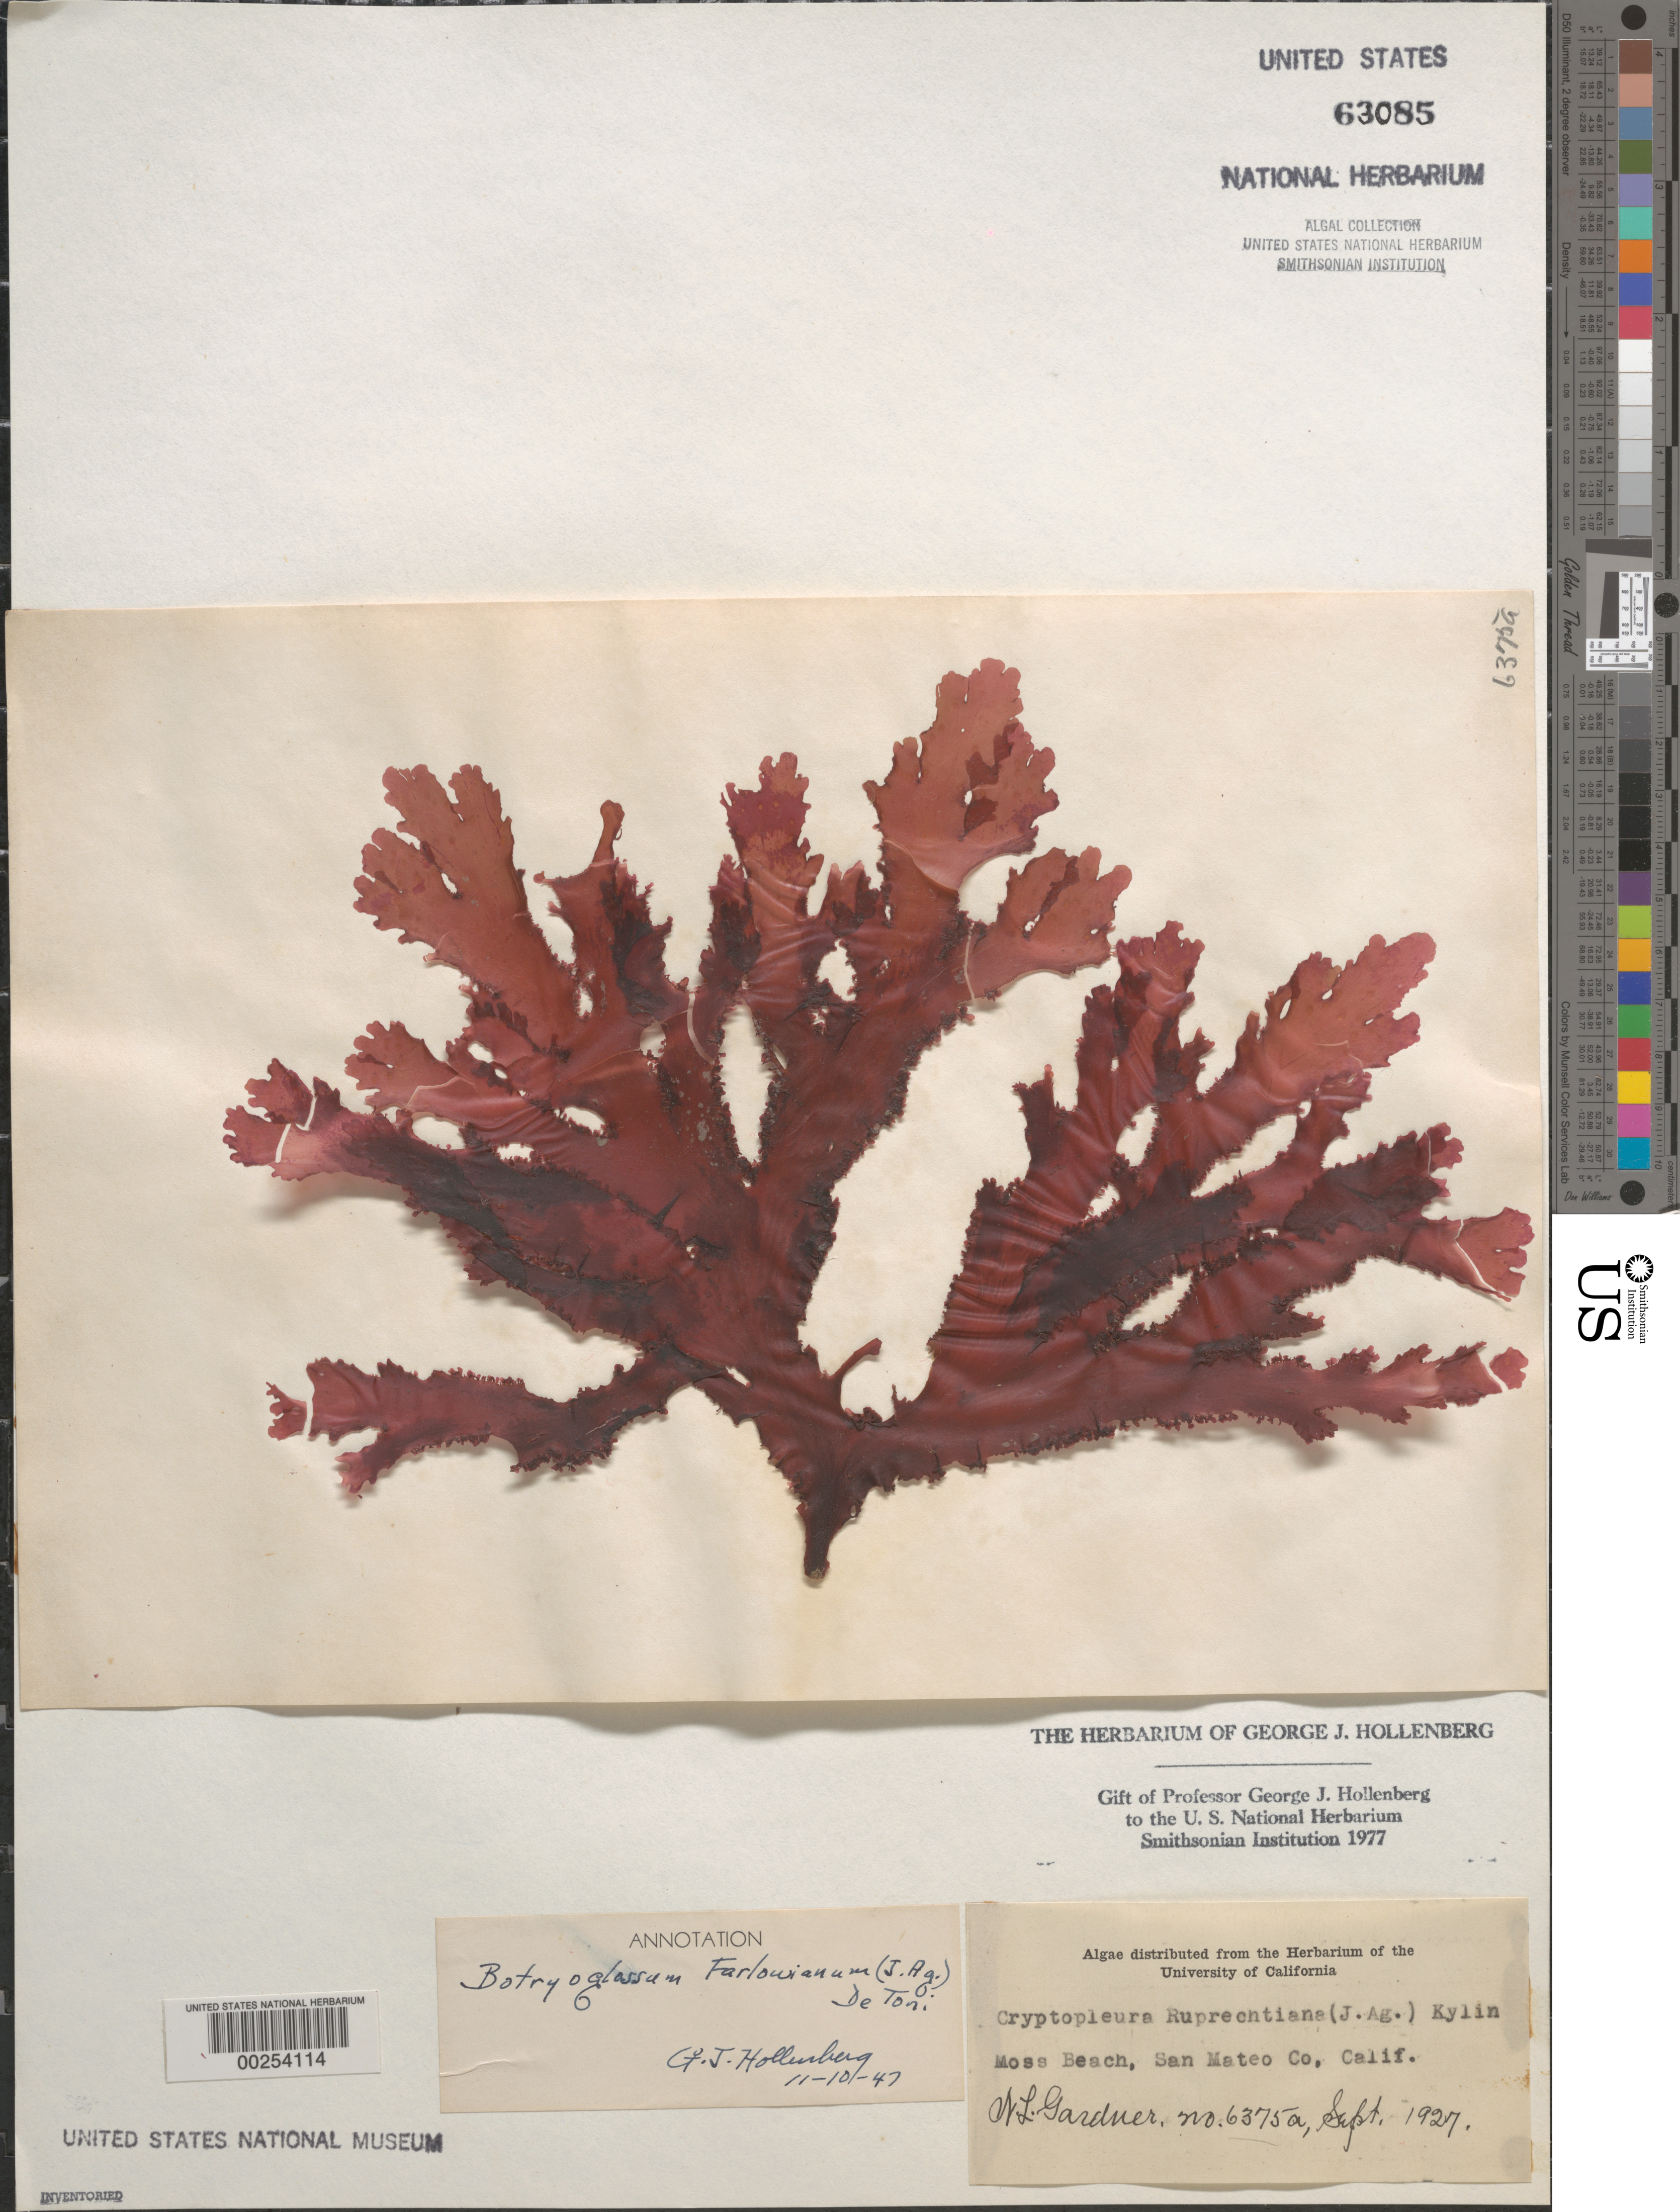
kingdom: Plantae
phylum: Rhodophyta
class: Florideophyceae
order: Ceramiales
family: Delesseriaceae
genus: Botryoglossum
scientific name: Botryoglossum farlowianum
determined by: Hollenberg, George J.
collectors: N. Gardner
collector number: NLG 6375a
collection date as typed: Sep 1927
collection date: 1927-09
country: United States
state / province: California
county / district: San Mateo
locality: Moss Beach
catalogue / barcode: US 63085